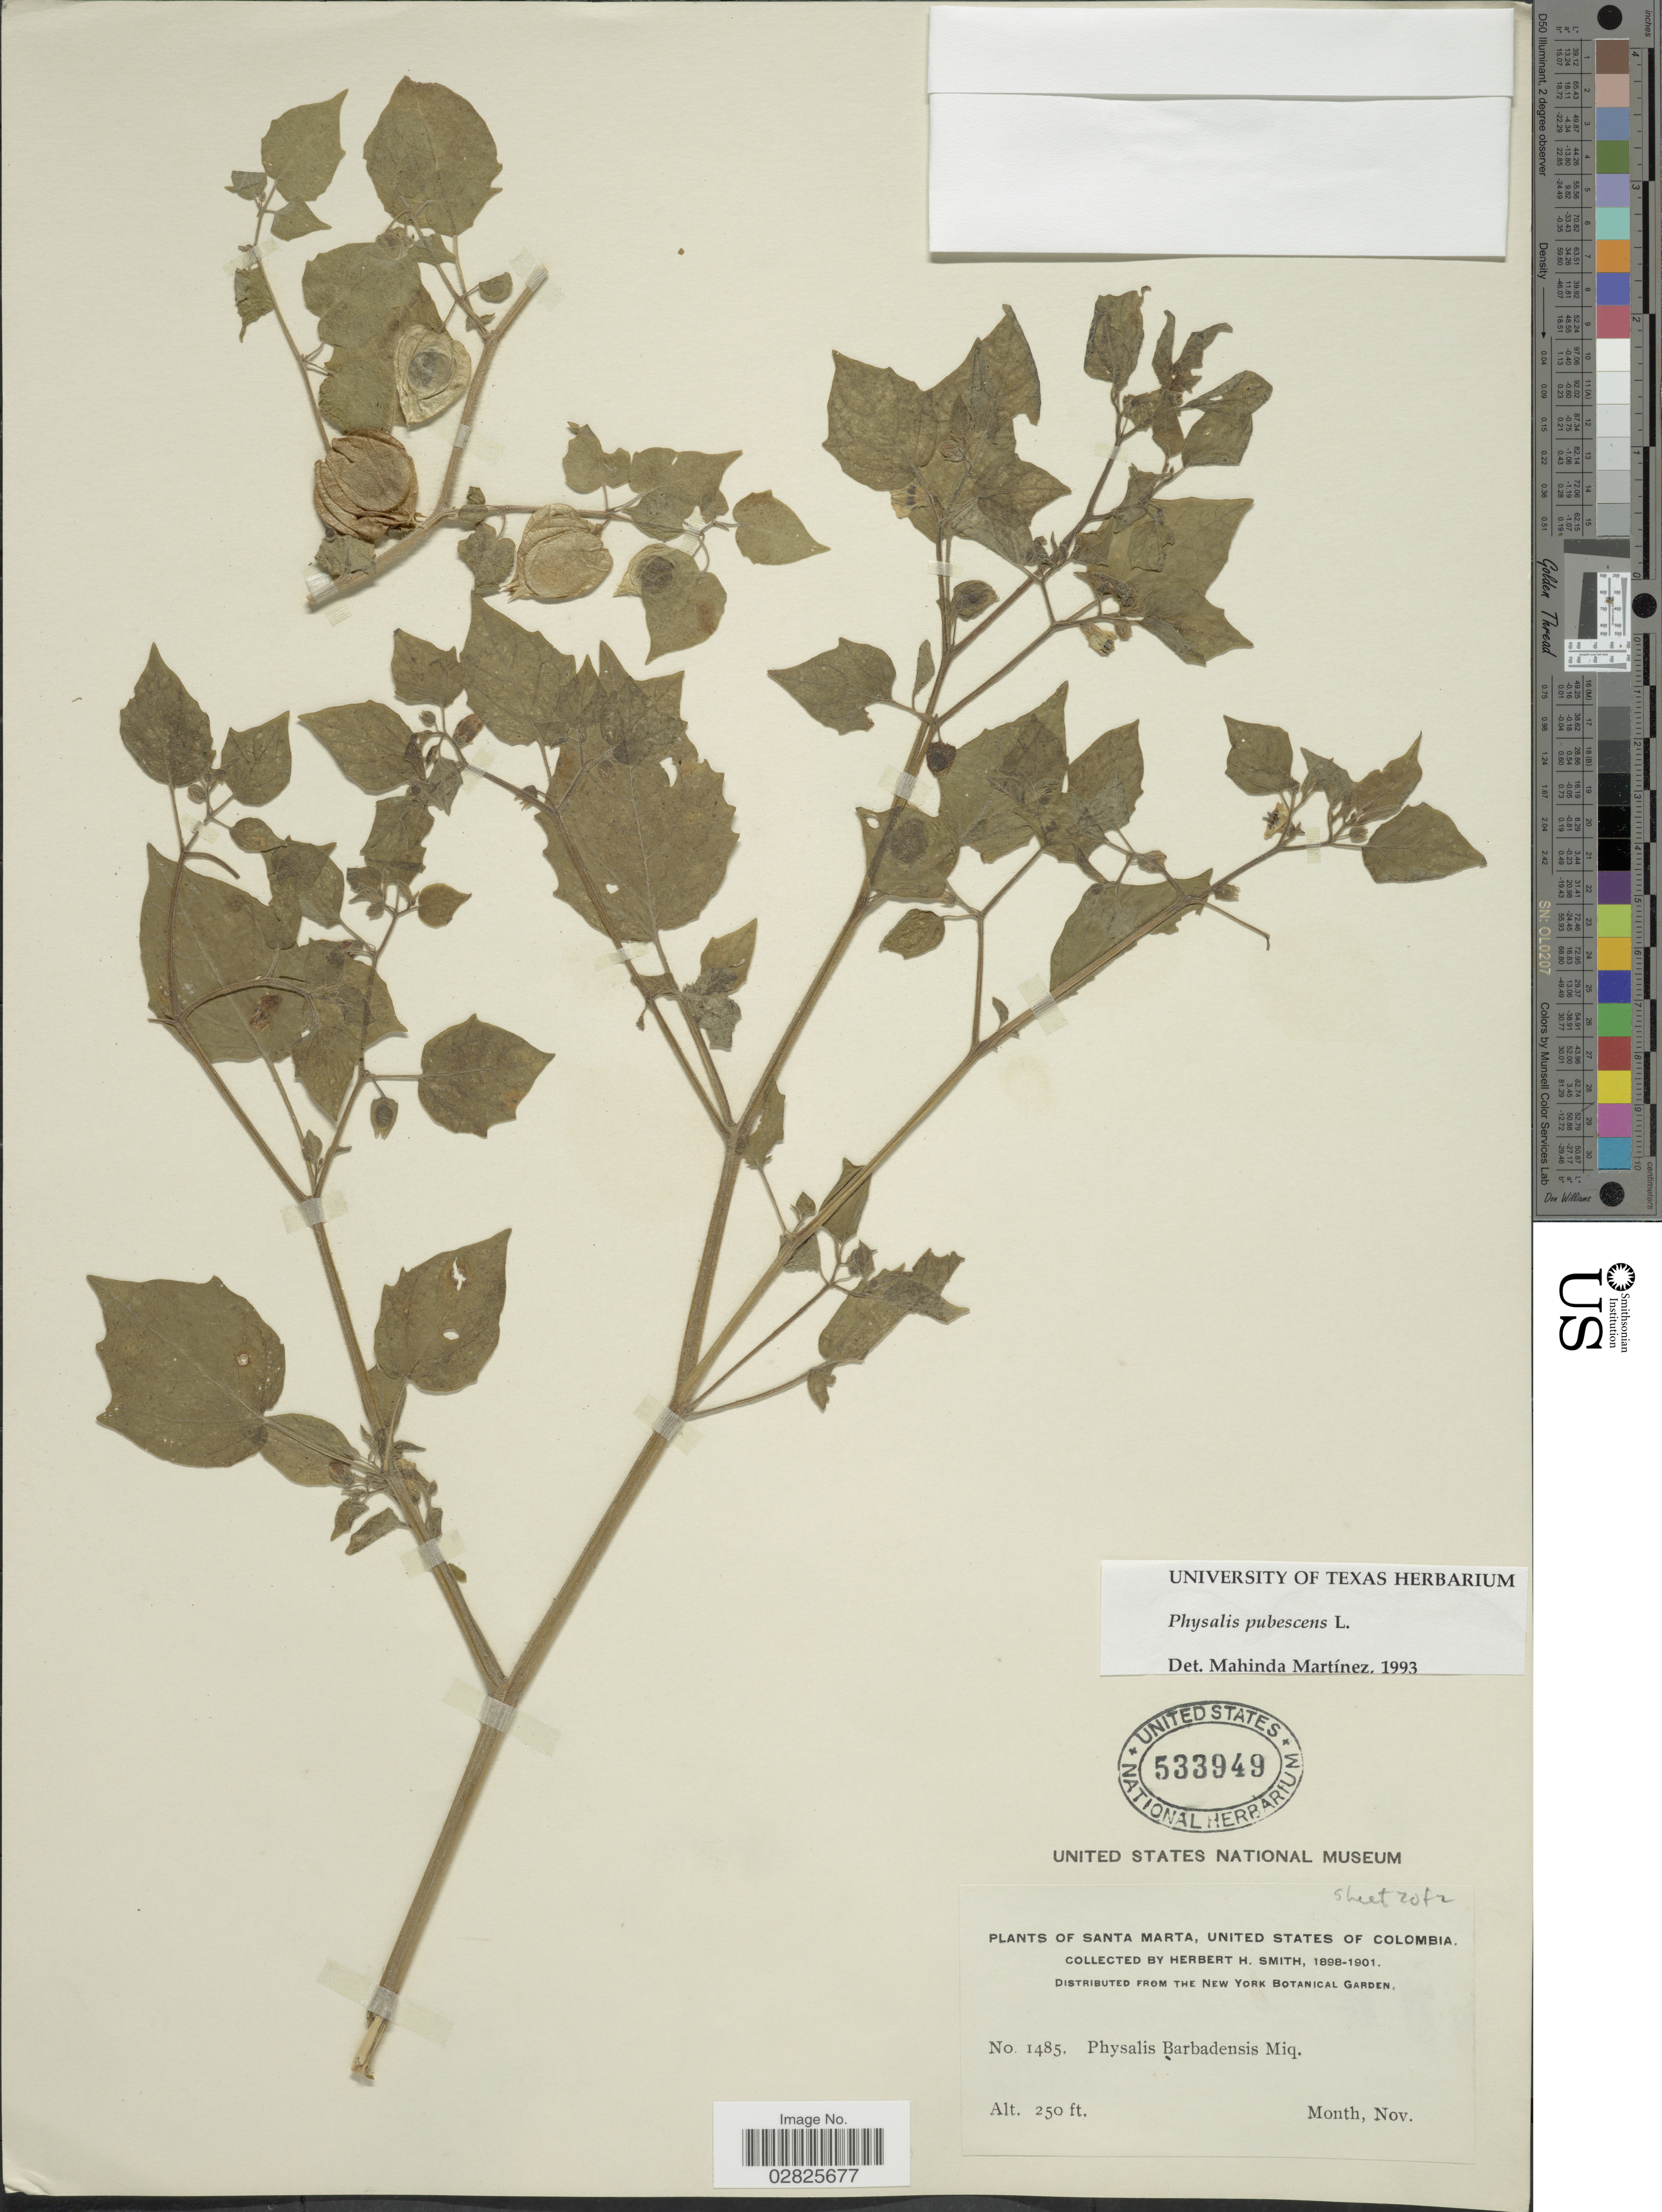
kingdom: Plantae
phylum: Tracheophyta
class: Magnoliopsida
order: Solanales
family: Solanaceae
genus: Physalis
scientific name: Physalis pubescens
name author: L.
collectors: Herbert H. Smith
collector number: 1485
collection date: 1898-11/1901-11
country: Colombia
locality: Santa Marta, United States of Colombia.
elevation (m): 76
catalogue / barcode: US 533949